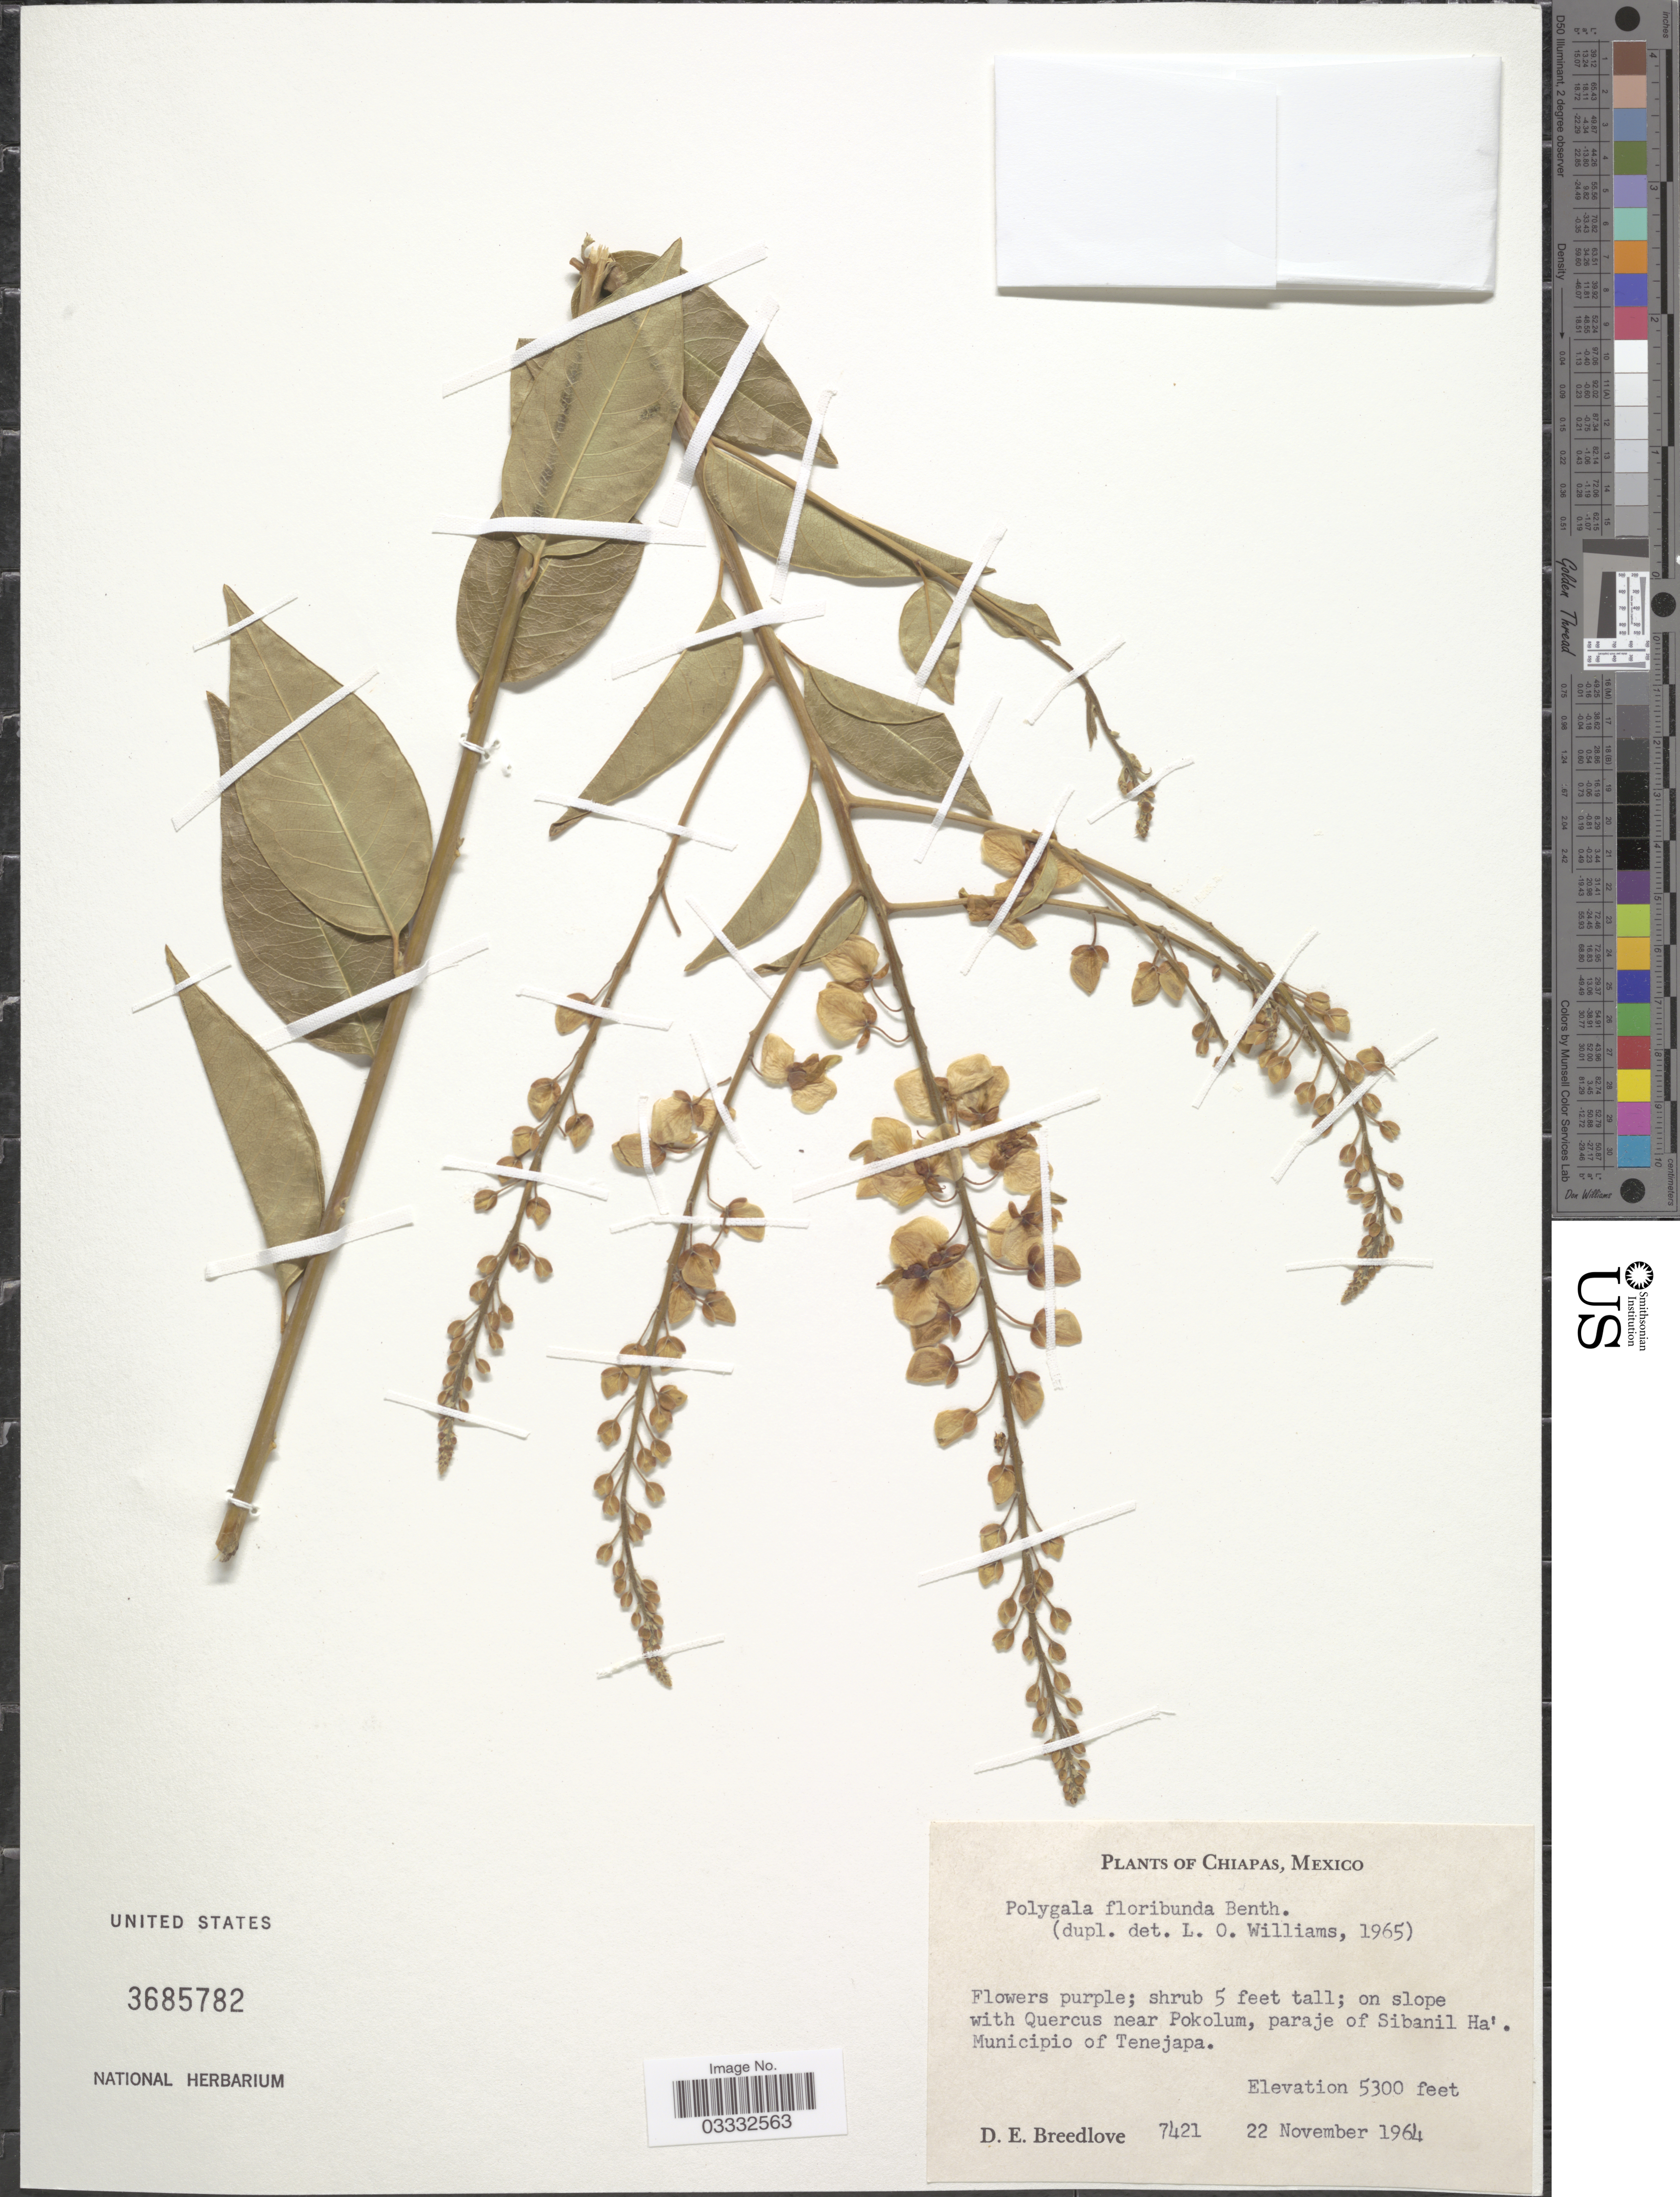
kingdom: Plantae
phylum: Tracheophyta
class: Magnoliopsida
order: Fabales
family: Polygalaceae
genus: Asemeia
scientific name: Asemeia floribunda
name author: (Benth.) J.F.B. Pastore & J.R. Abbott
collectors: D. E. Breedlove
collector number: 7421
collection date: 1964-11-22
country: Mexico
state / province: Chiapas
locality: Near Pokolum, paraje of Sibanil Ha'. Municipio of Tenejapa.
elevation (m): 1615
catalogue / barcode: US 3685782